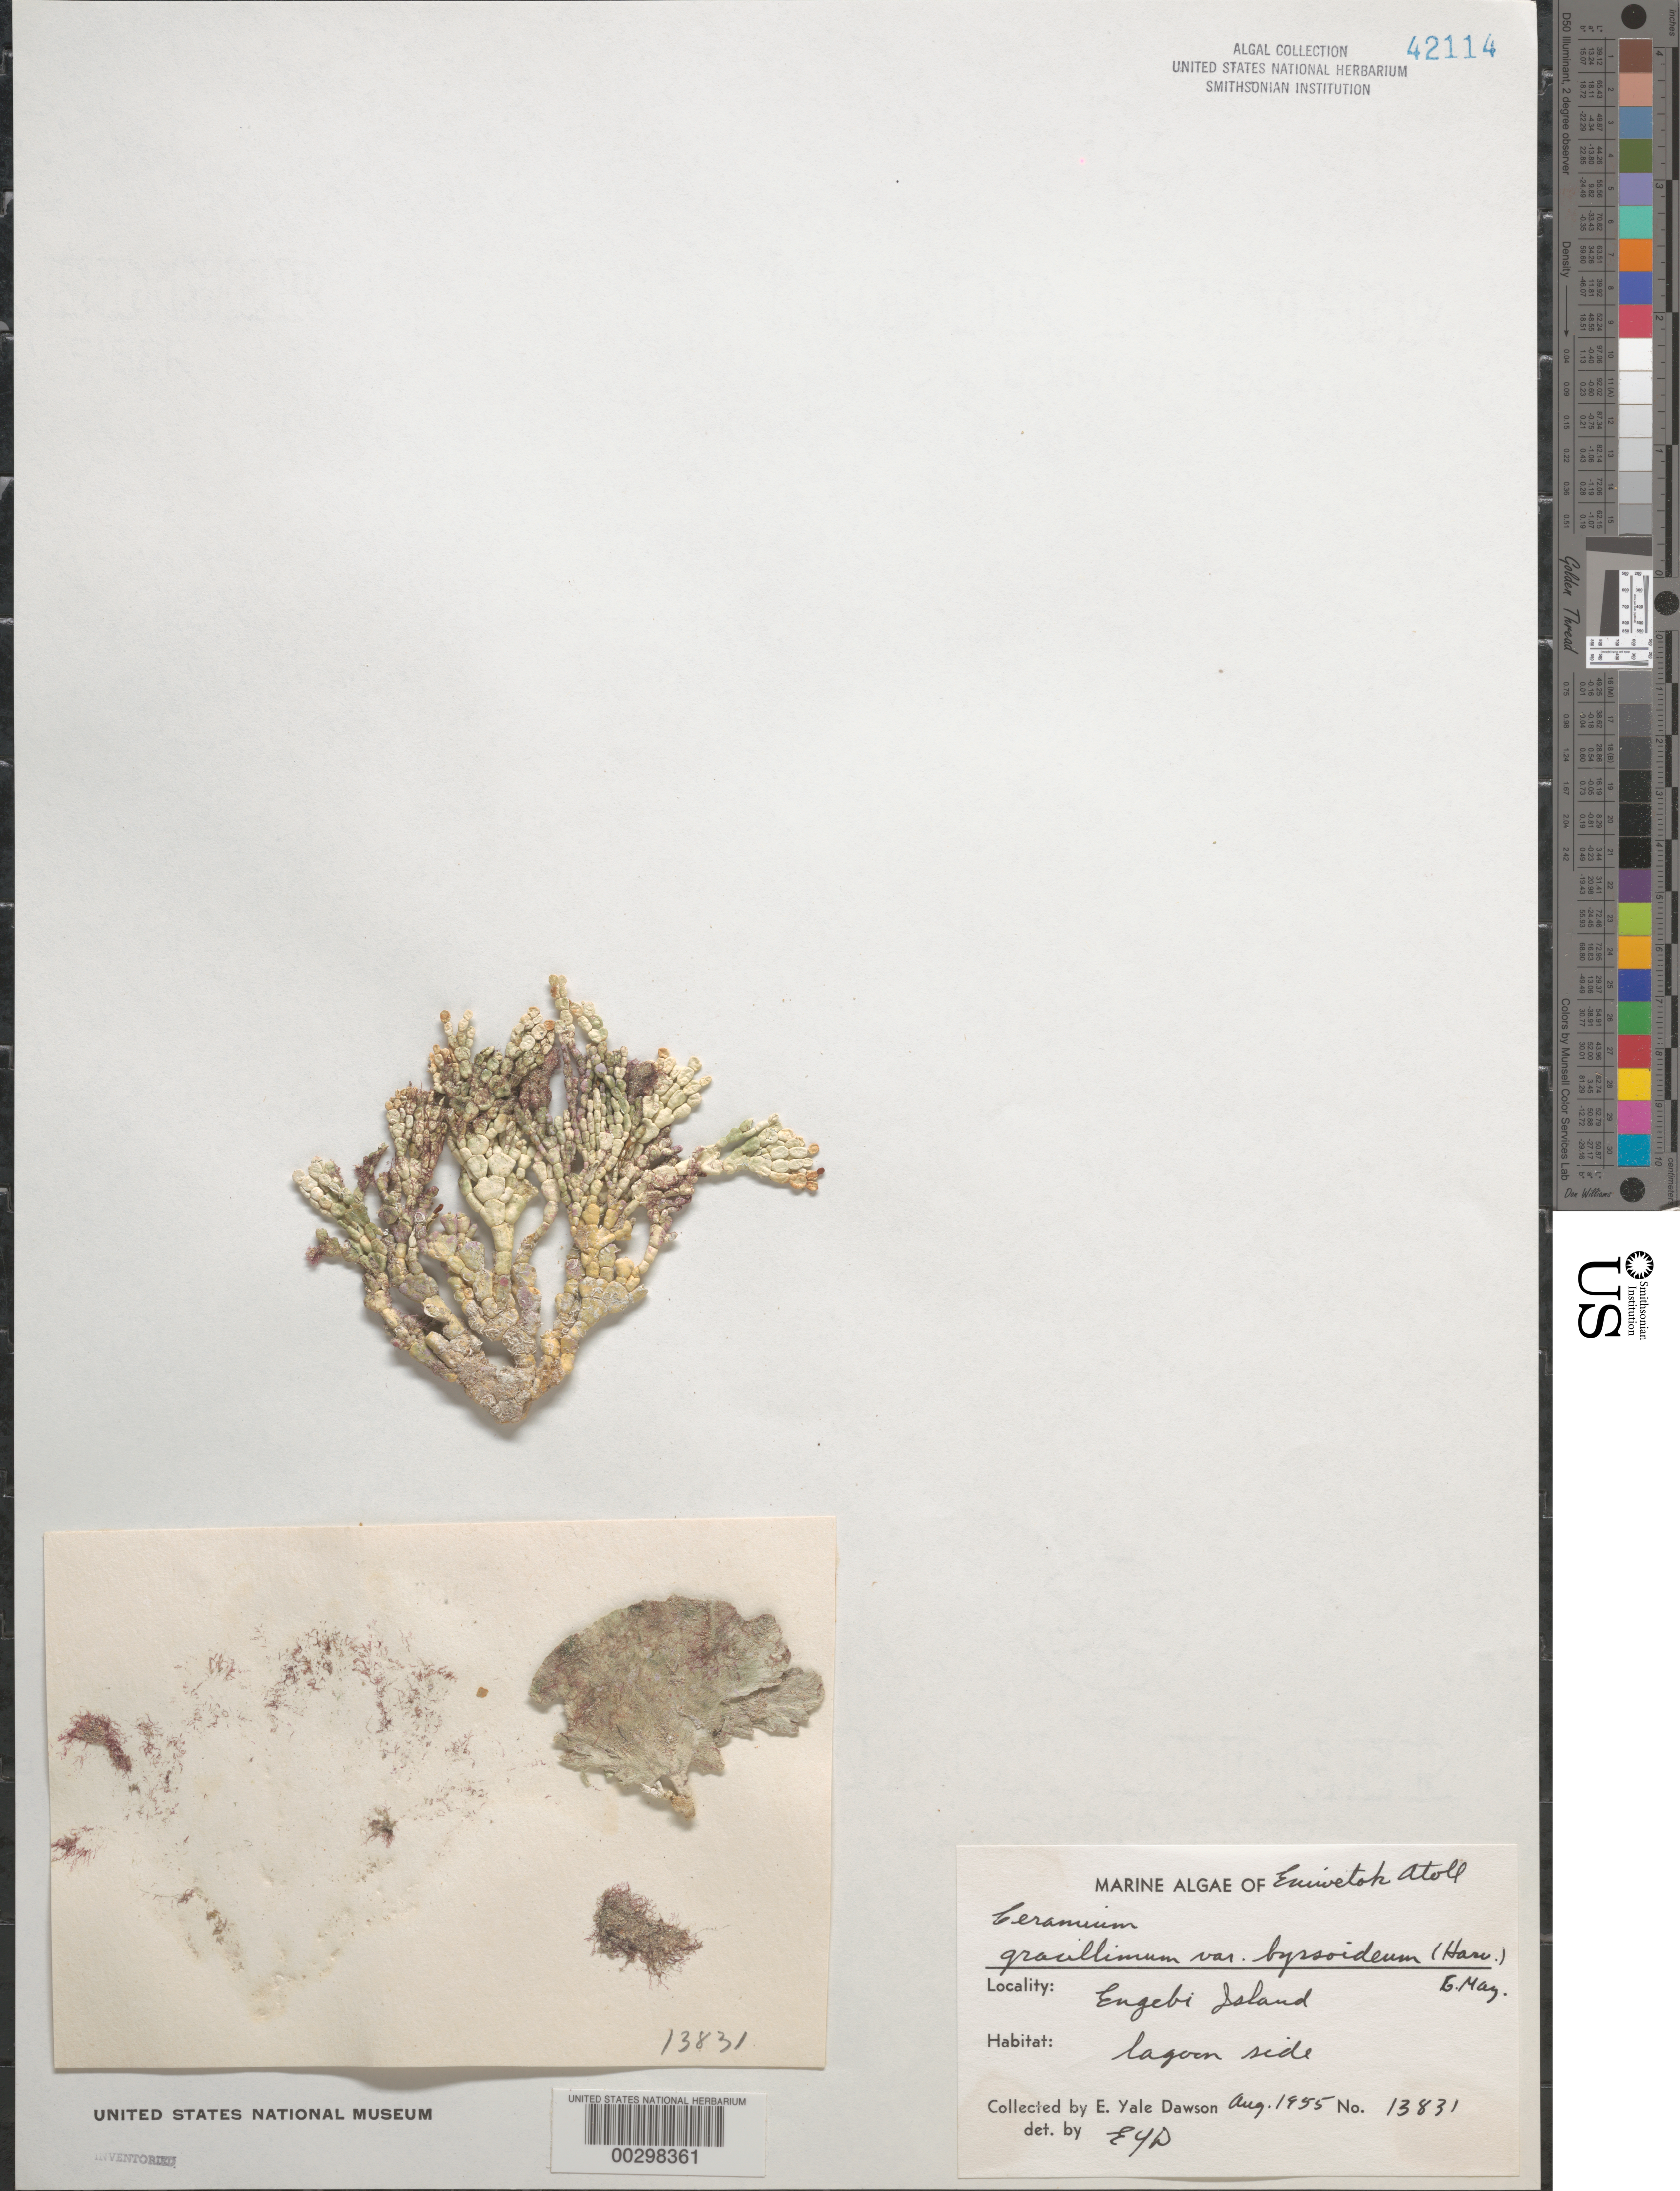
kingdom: Plantae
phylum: Rhodophyta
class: Florideophyceae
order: Ceramiales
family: Ceramiaceae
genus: Ceramium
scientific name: Ceramium gracillimum var. byssoideum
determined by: Dawson, E. Y.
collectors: E. Y. Dawson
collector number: EYD 13831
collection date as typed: Aug 1955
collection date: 1955-08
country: Marshall Islands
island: Enewetak [Eniwetok] Atoll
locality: Engebi Islet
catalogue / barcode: US 42114